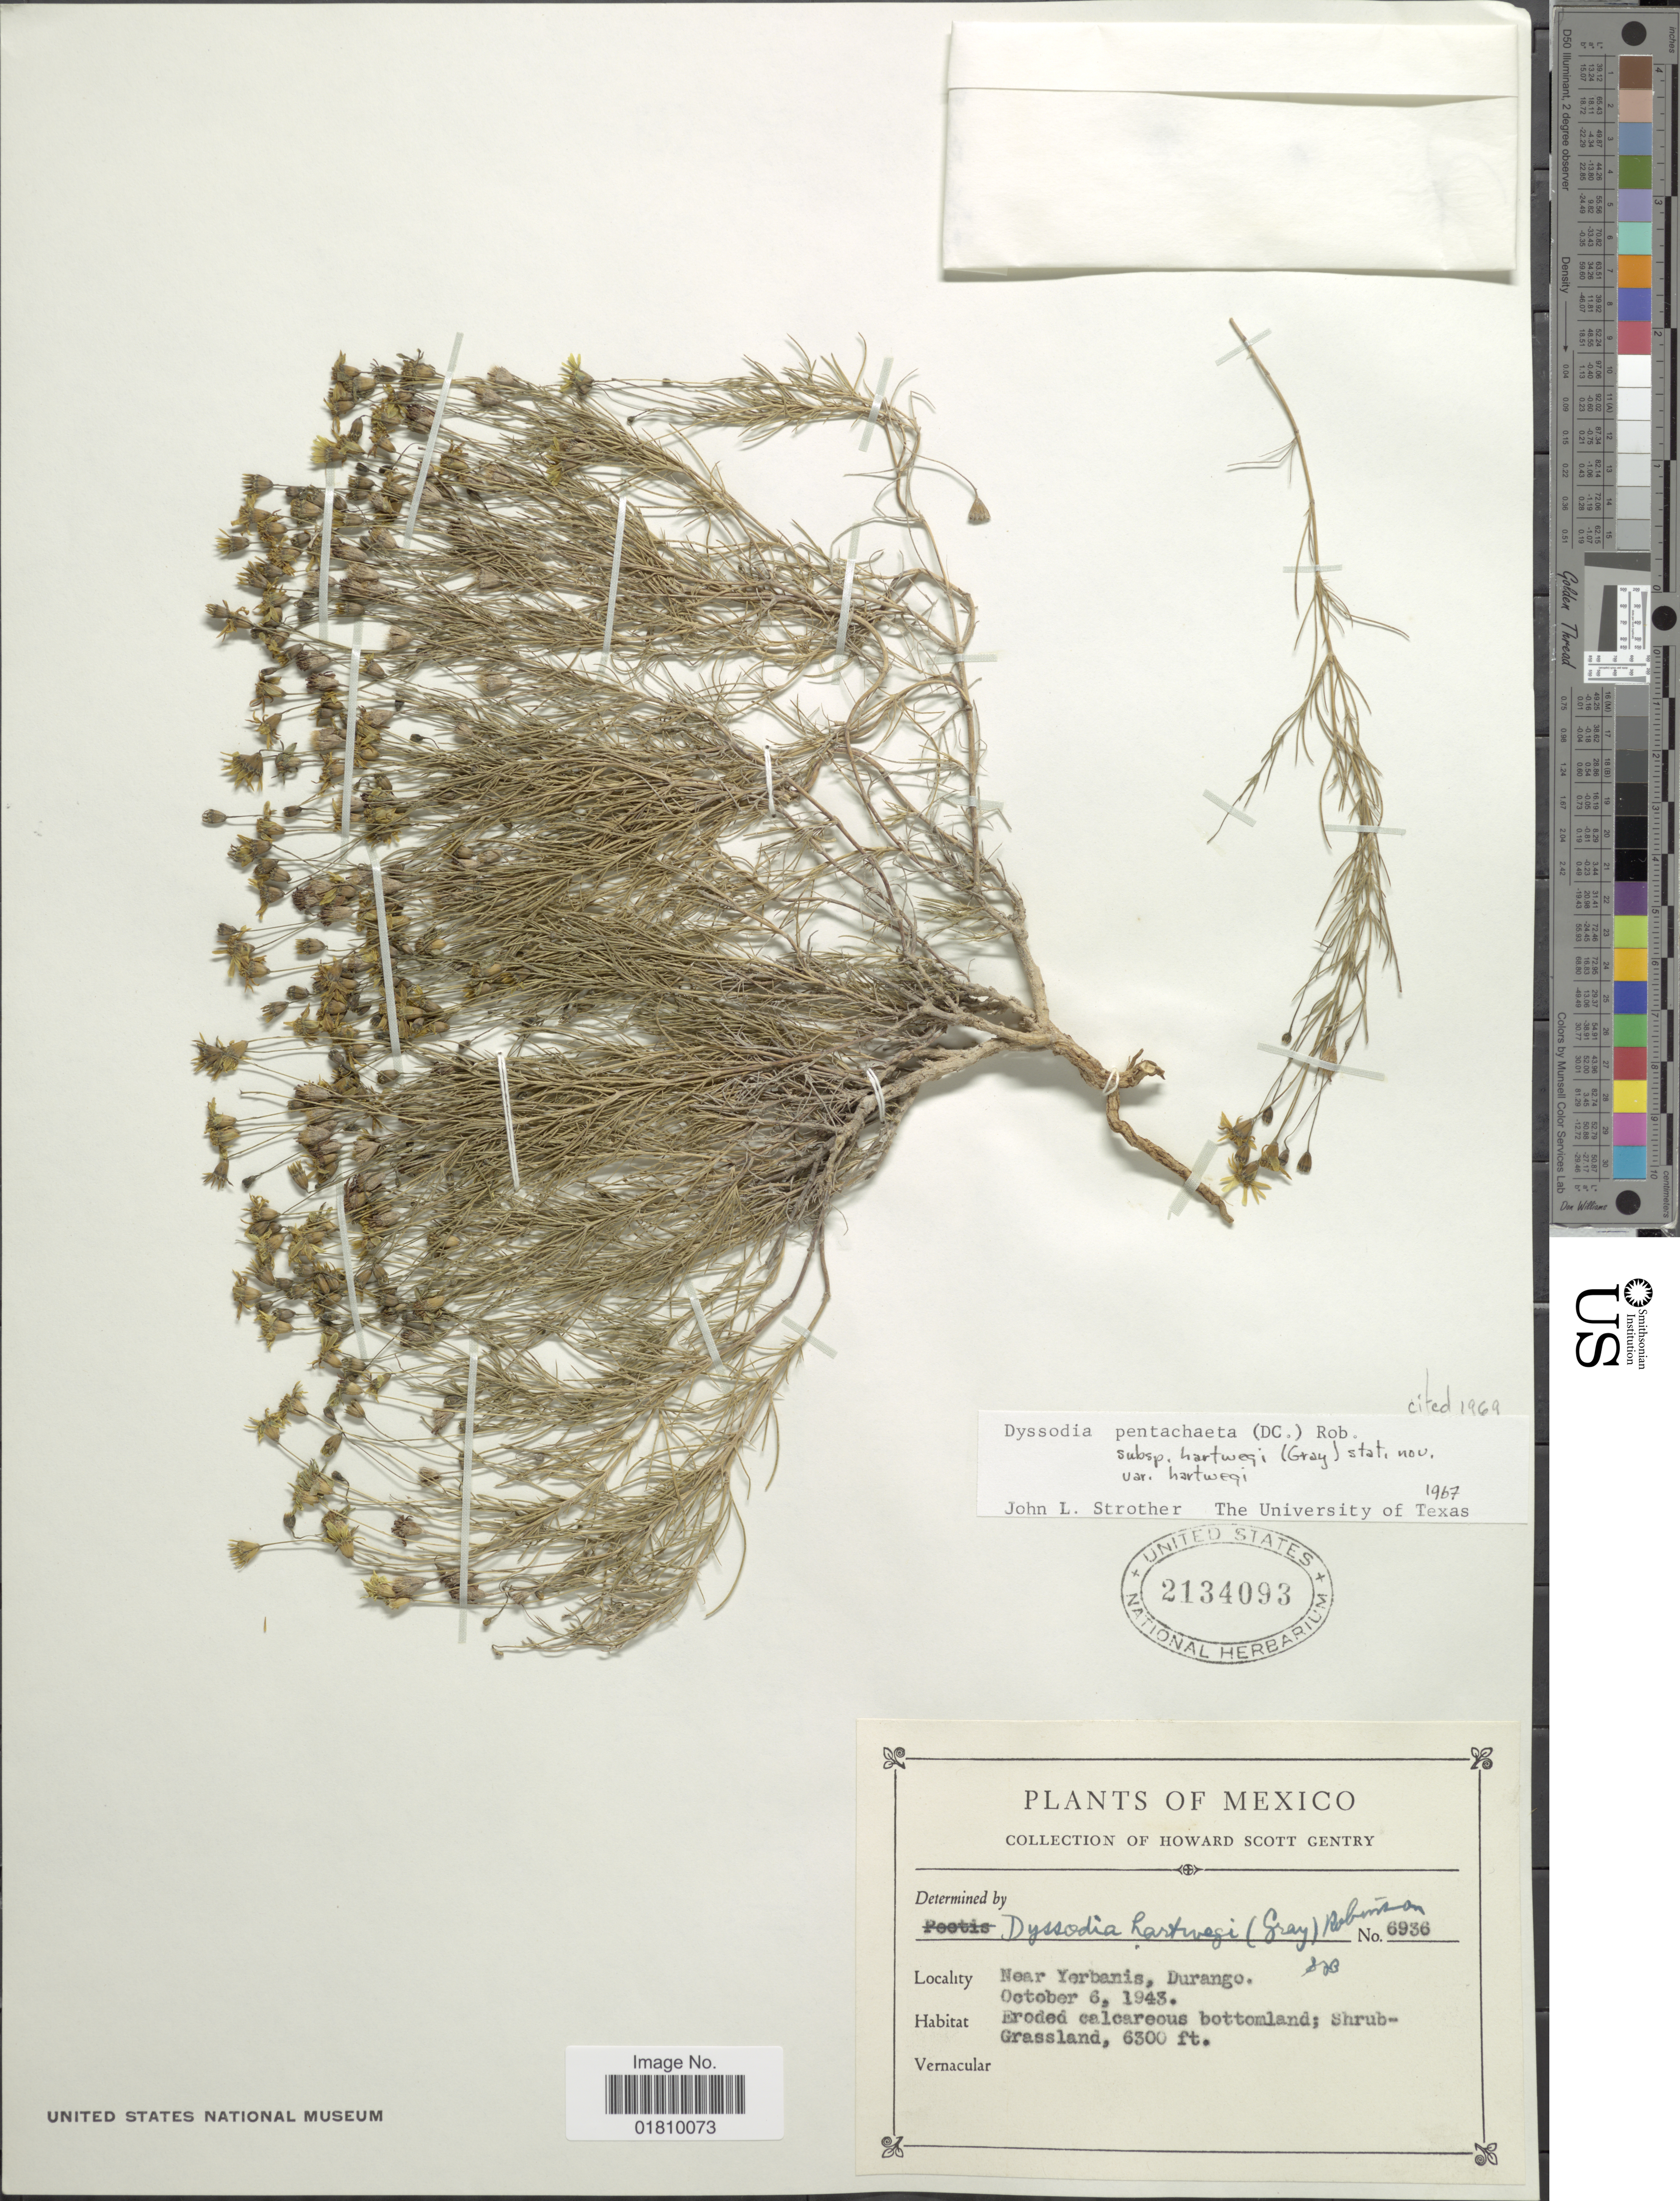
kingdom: Plantae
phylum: Tracheophyta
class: Magnoliopsida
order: Asterales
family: Asteraceae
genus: Thymophylla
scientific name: Thymophylla pentachaeta var. hartwegii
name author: (A. Gray) Strother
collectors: H. S. Gentry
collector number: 6936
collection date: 1943-10-06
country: Mexico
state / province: Durango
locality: Near Yerbanis, eroded calcareous bottomland, Shrubl Grassland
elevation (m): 1920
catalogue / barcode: US 2134093